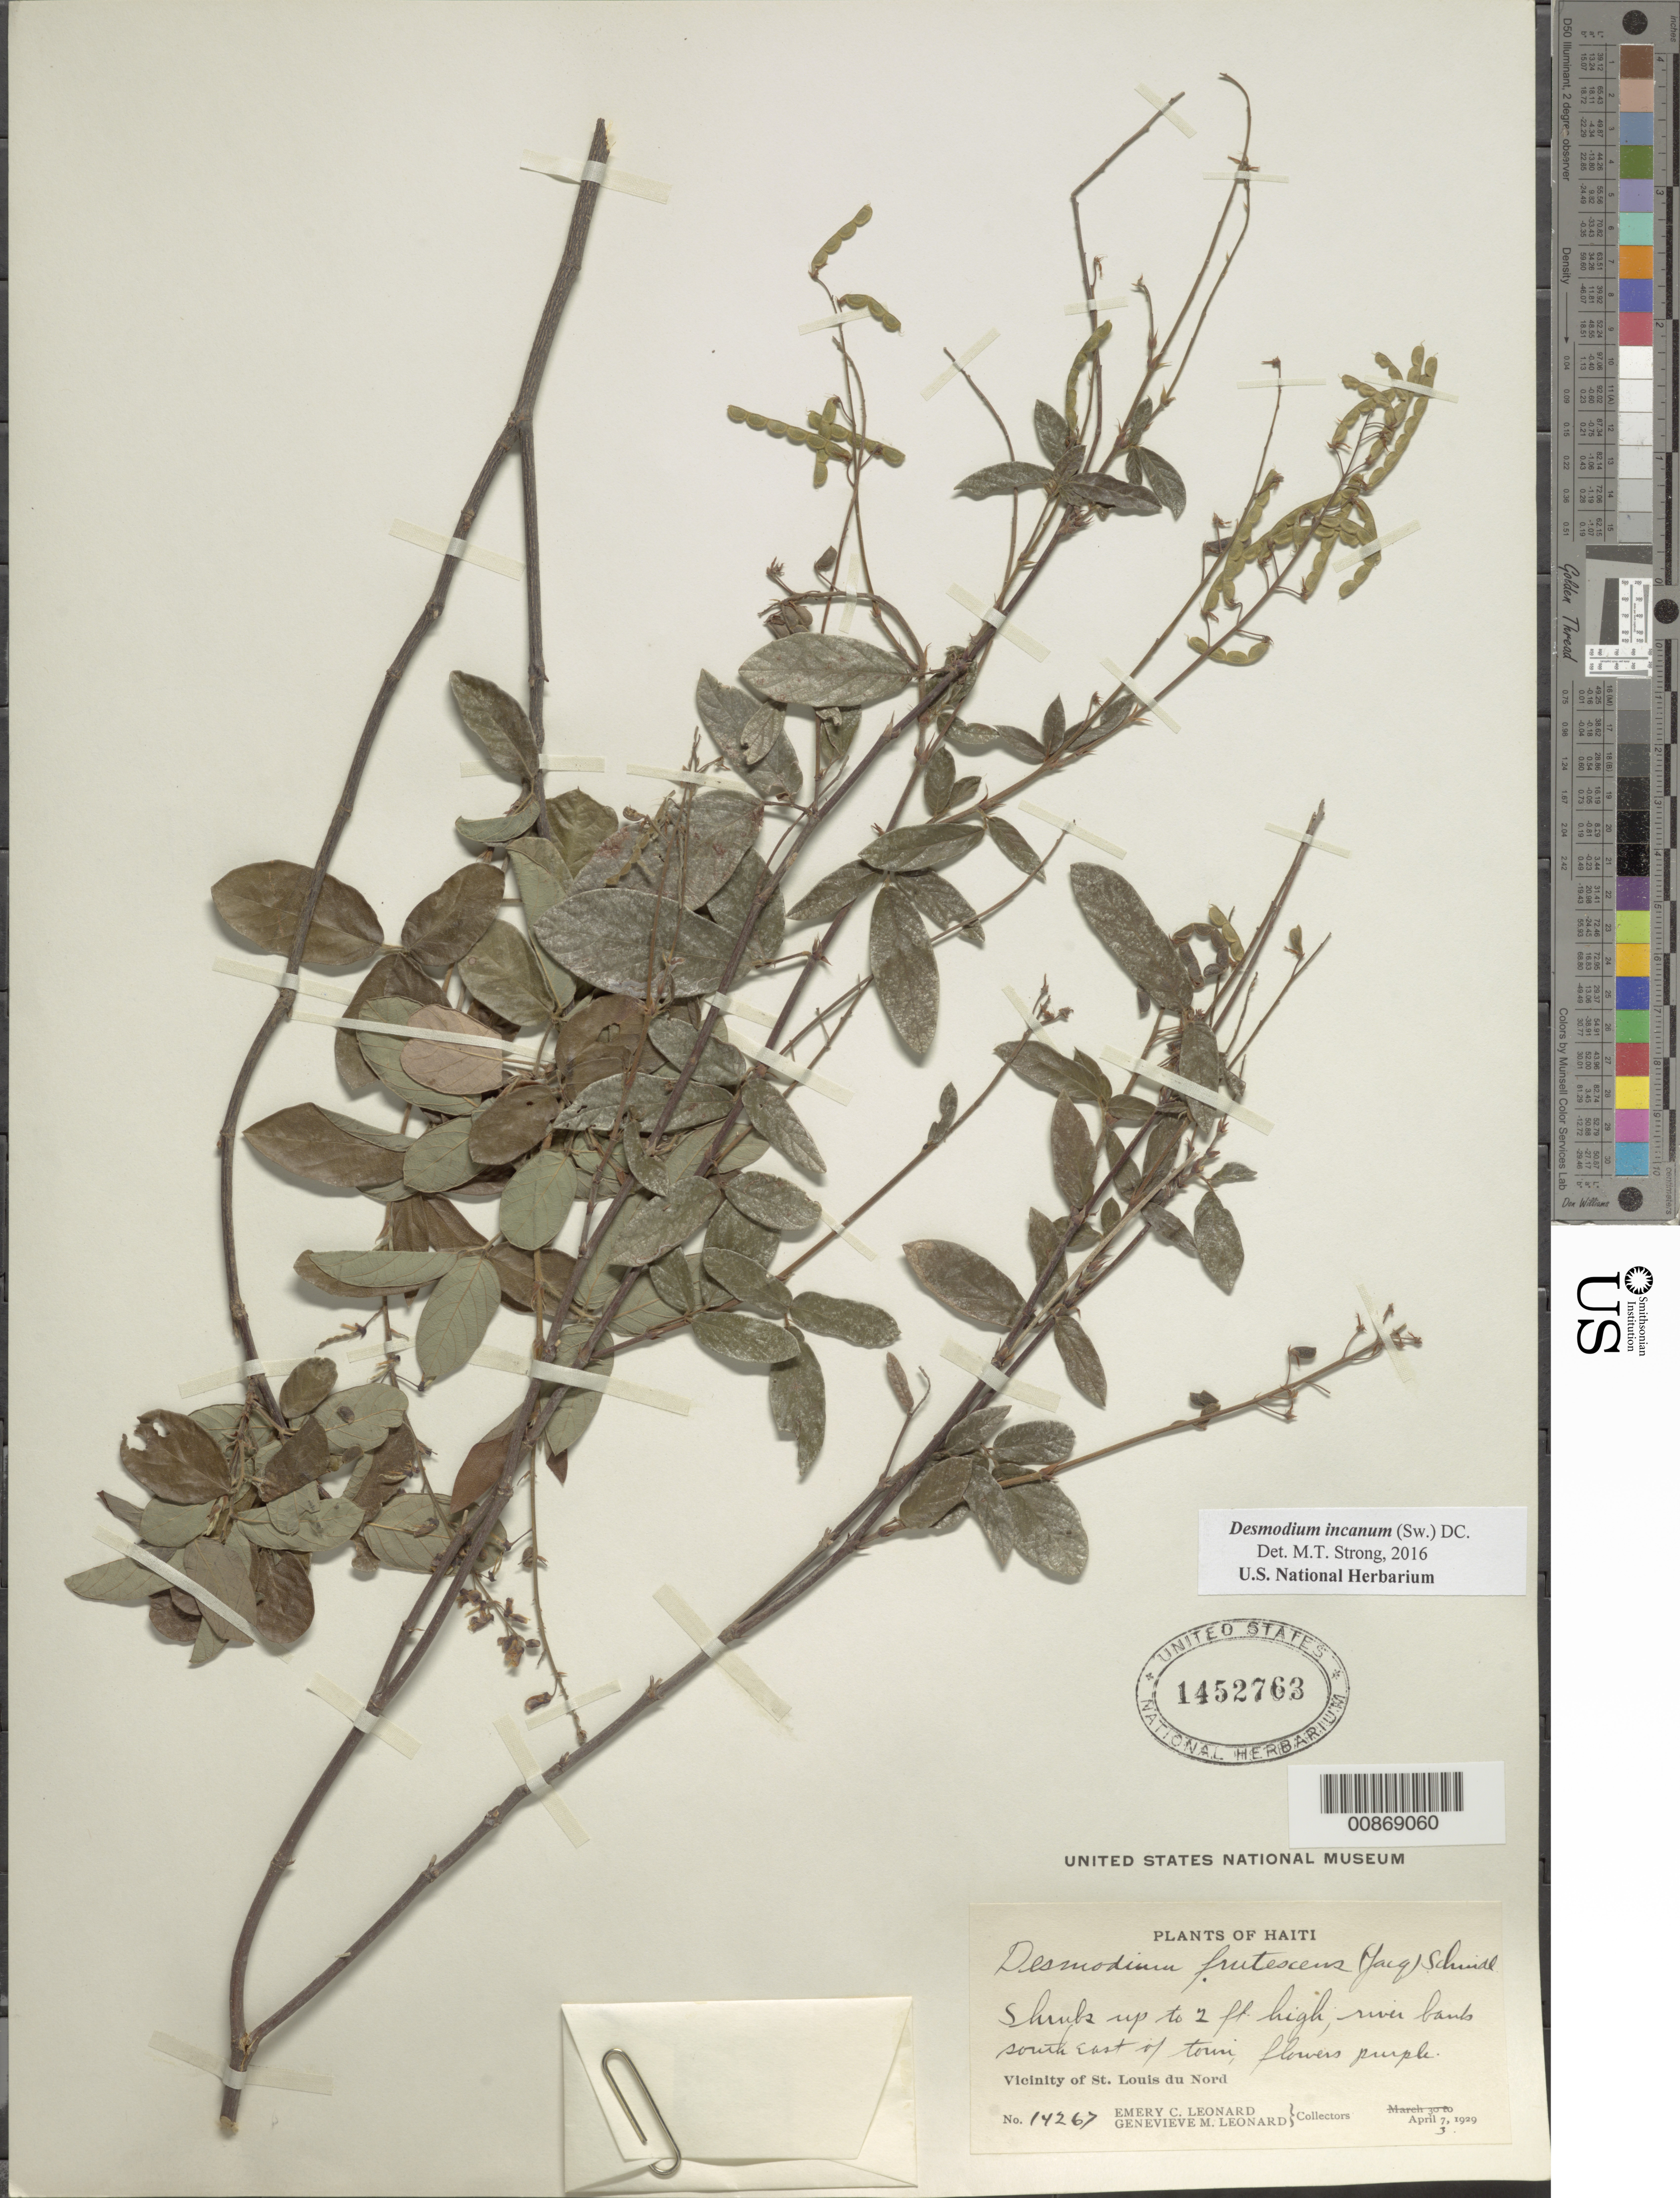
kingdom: Plantae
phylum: Tracheophyta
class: Magnoliopsida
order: Fabales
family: Fabaceae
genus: Desmodium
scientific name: Desmodium incanum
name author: (Sw.) DC.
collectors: E. C. Leonard & G. M. Leonard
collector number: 14267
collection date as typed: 03 Apr 1929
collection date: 1929-04-03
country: Haiti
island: Hispaniola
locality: Vicinity of St. Louis du Nord. River banks south east of town.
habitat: River banks.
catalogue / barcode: US 1452763